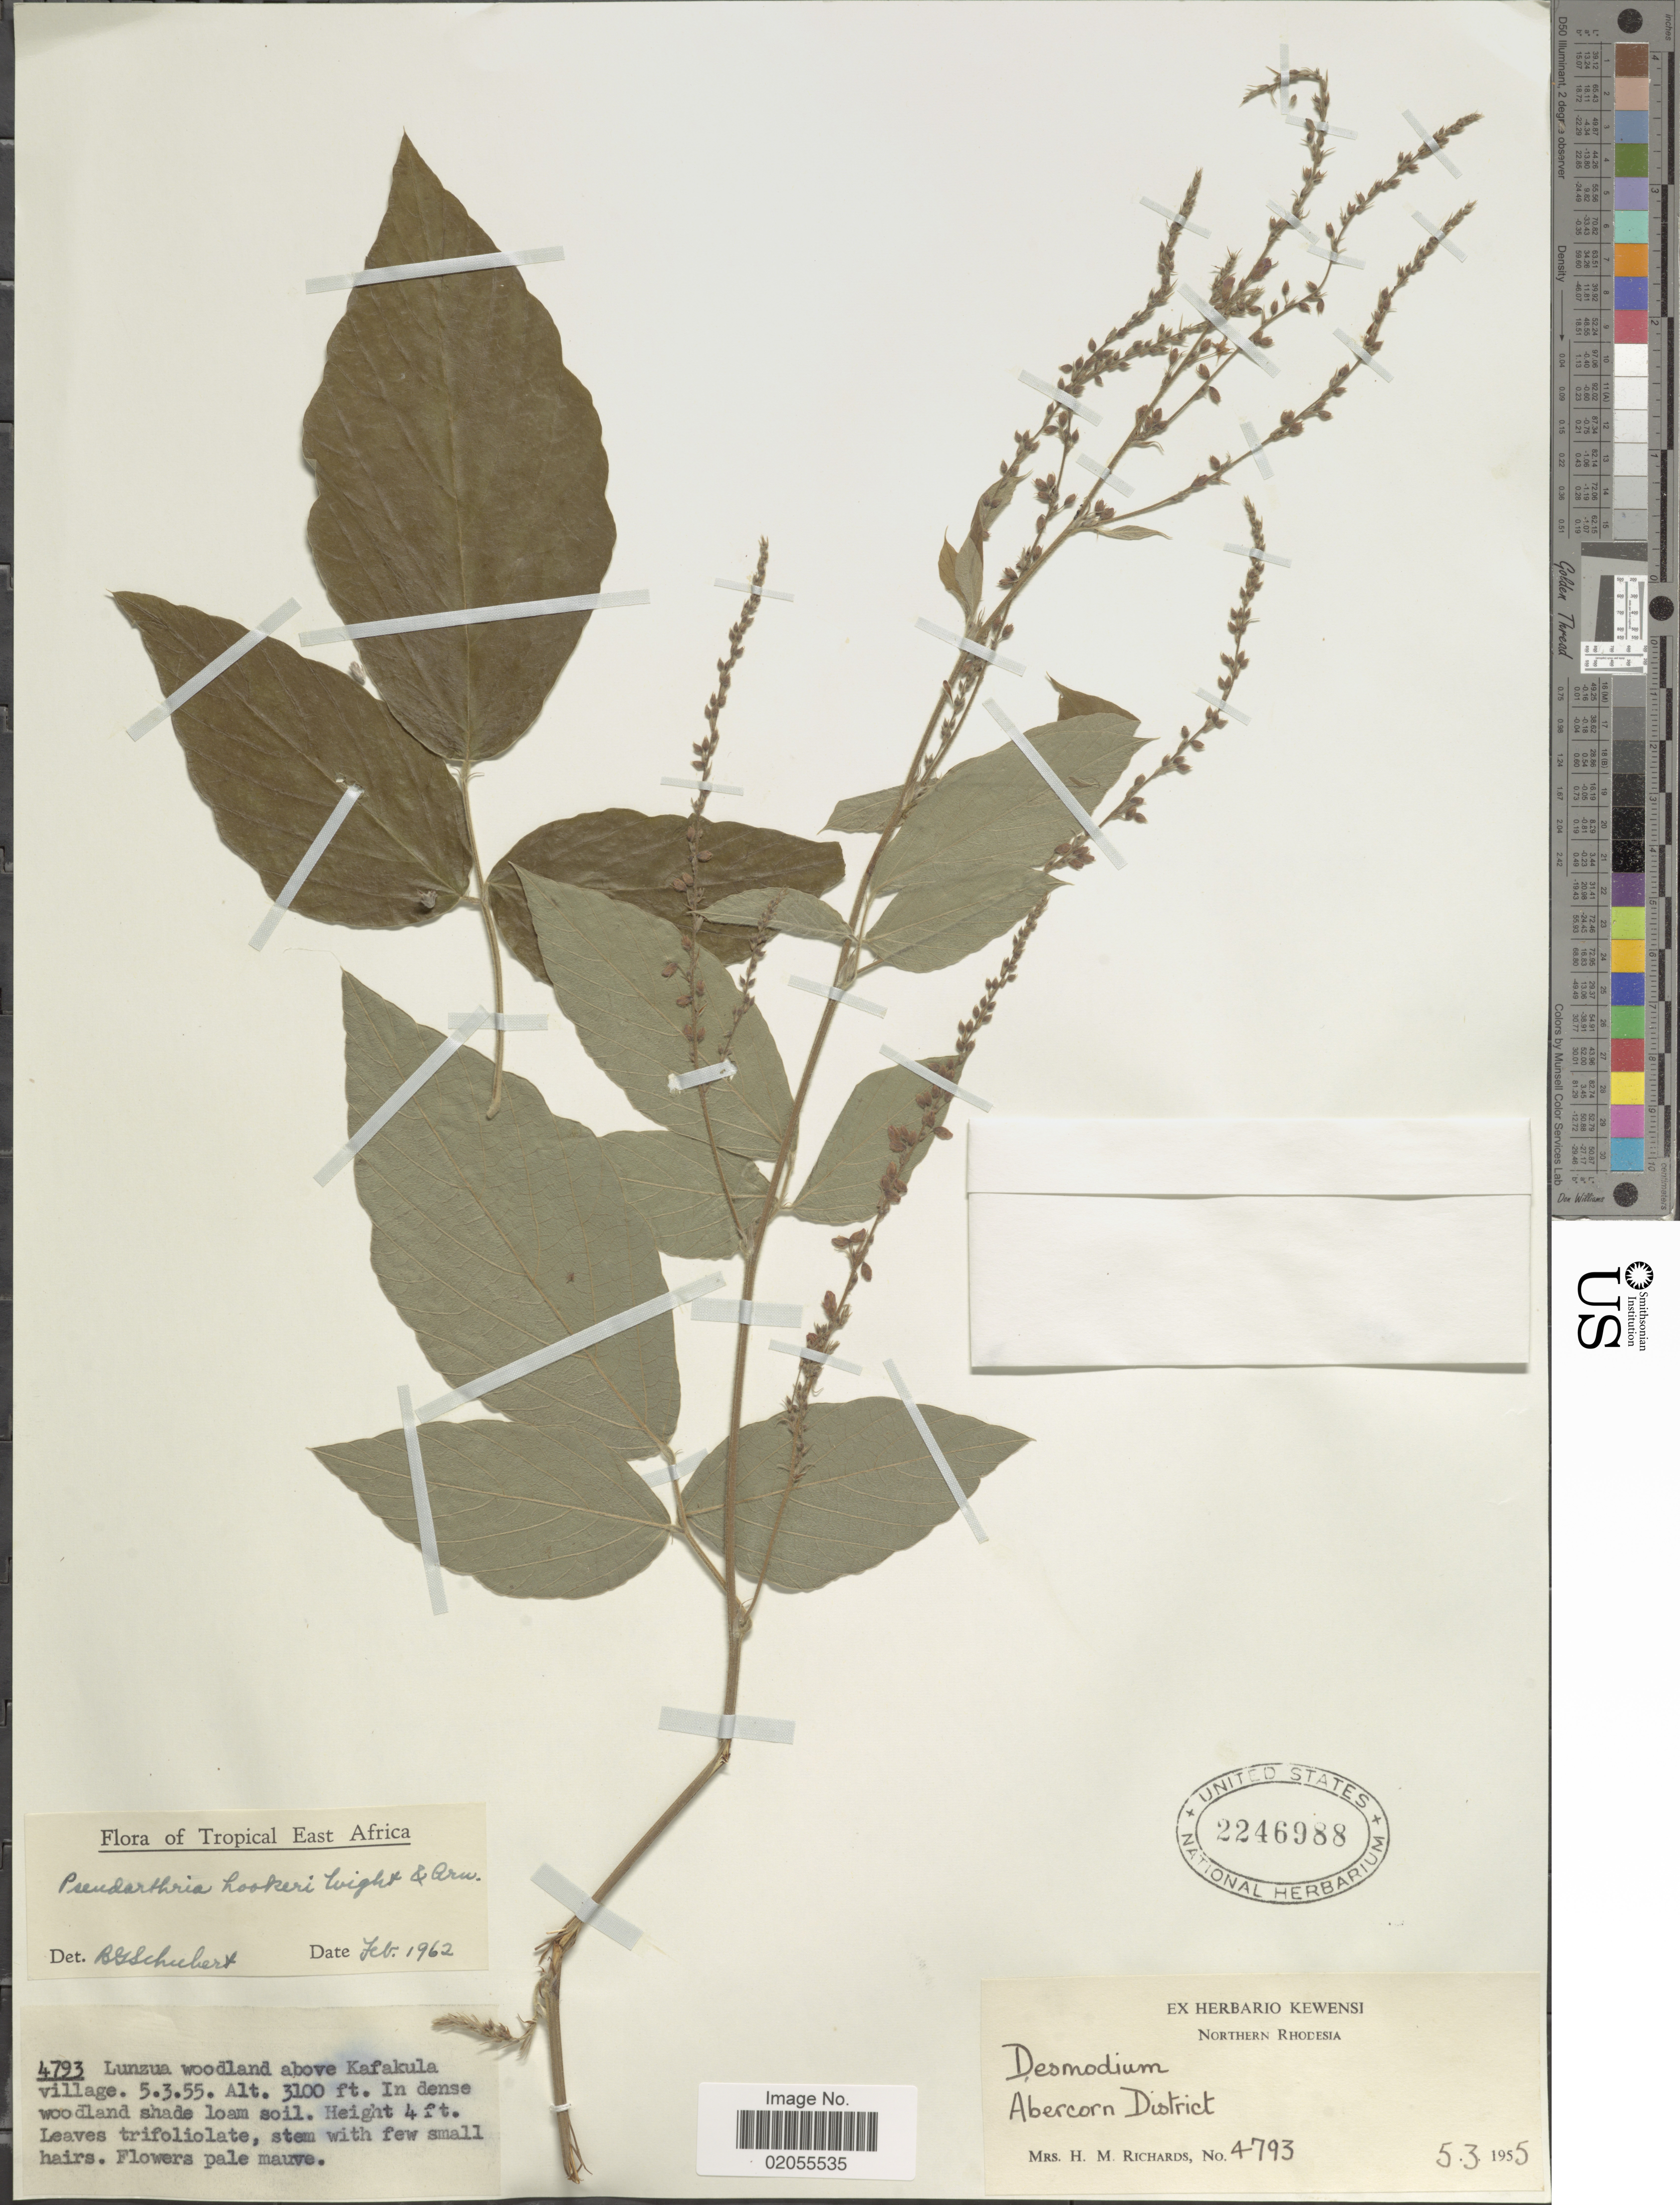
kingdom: Plantae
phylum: Tracheophyta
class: Magnoliopsida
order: Fabales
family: Fabaceae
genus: Pseudarthria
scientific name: Pseudarthria hookeri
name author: Wight & Arn.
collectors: H. Richards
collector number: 4793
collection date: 1955-03-05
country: Zambia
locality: Tropical East Africa, Northern Rhodesia, Abercon District, above Kafakula village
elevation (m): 945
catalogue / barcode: US 2246988